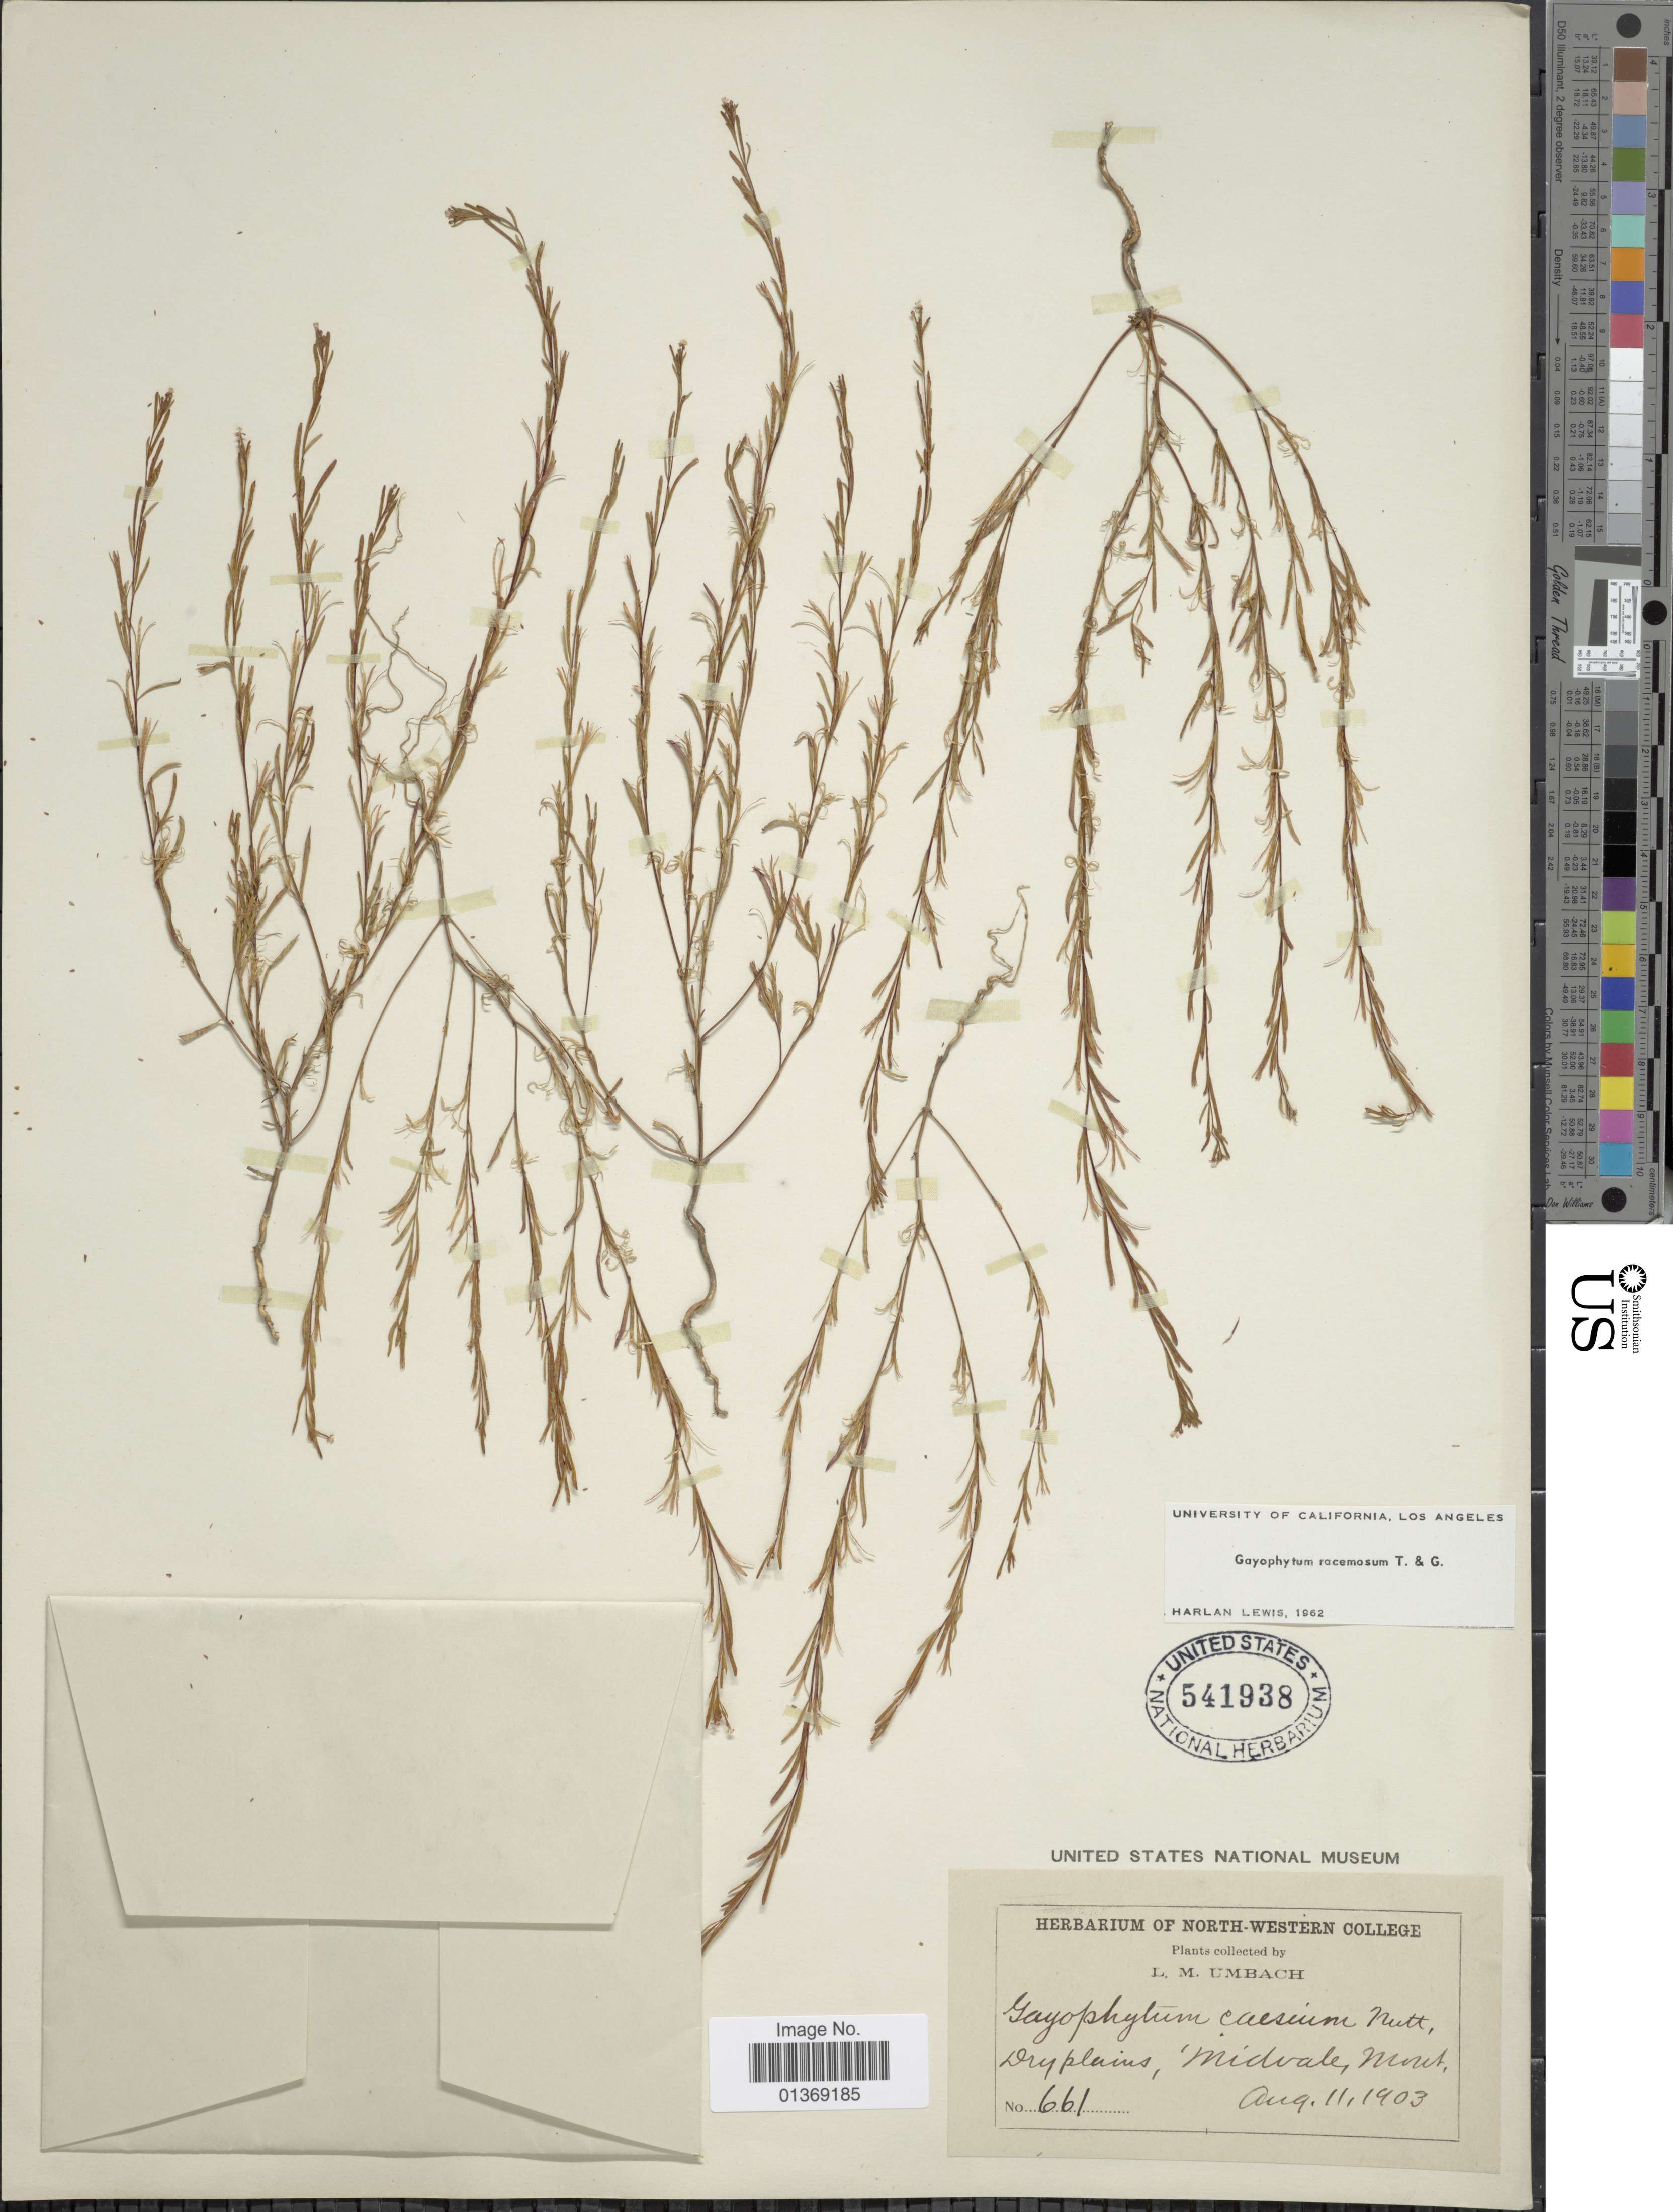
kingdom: Plantae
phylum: Tracheophyta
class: Magnoliopsida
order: Myrtales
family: Onagraceae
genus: Gayophytum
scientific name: Gayophytum racemosum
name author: Torr. & A. Gray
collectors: L. M. Umbach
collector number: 661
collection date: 1903-08-11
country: United States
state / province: Montana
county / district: Lincoln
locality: Dry plains, Midvale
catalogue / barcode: US 541938